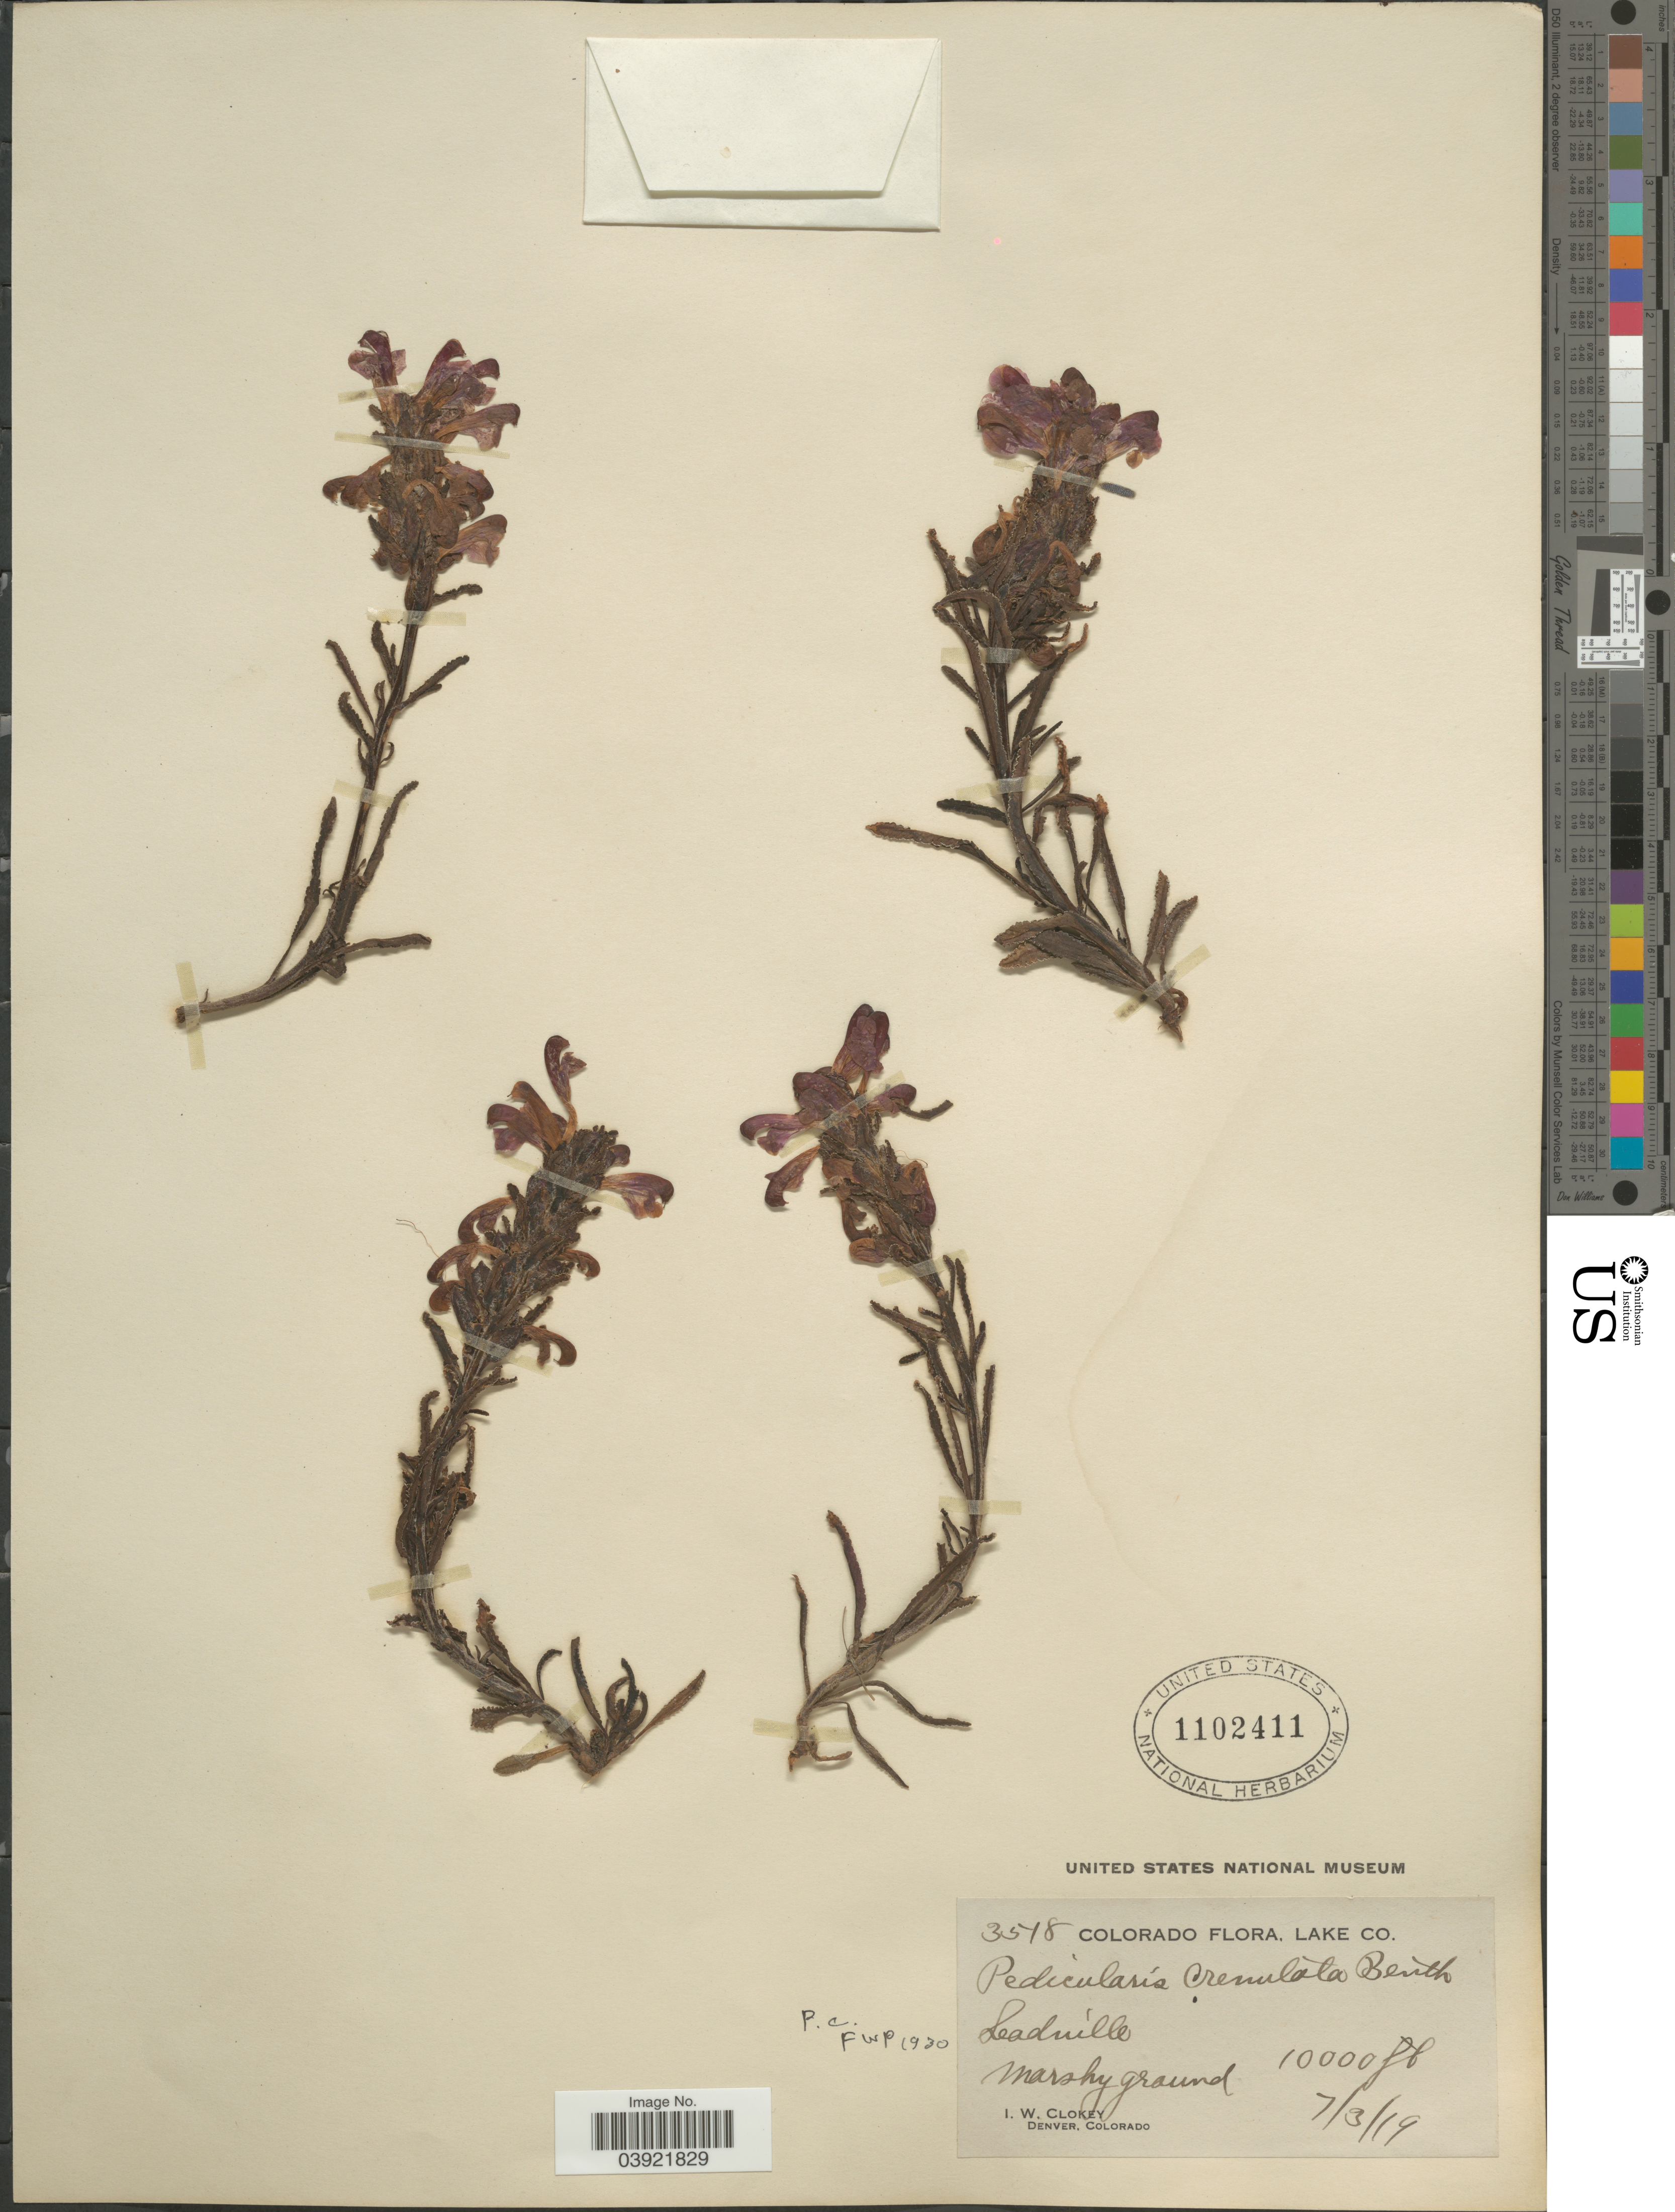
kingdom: Plantae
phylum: Tracheophyta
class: Magnoliopsida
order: Lamiales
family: Orobanchaceae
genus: Pedicularis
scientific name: Pedicularis crenulata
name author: Benth.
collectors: I. W. Clokey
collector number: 3518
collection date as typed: Transcribed d/m/y: 3/7/19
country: United States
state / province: Colorado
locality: Lake Co. Leadville.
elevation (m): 3048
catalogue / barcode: US 1102411